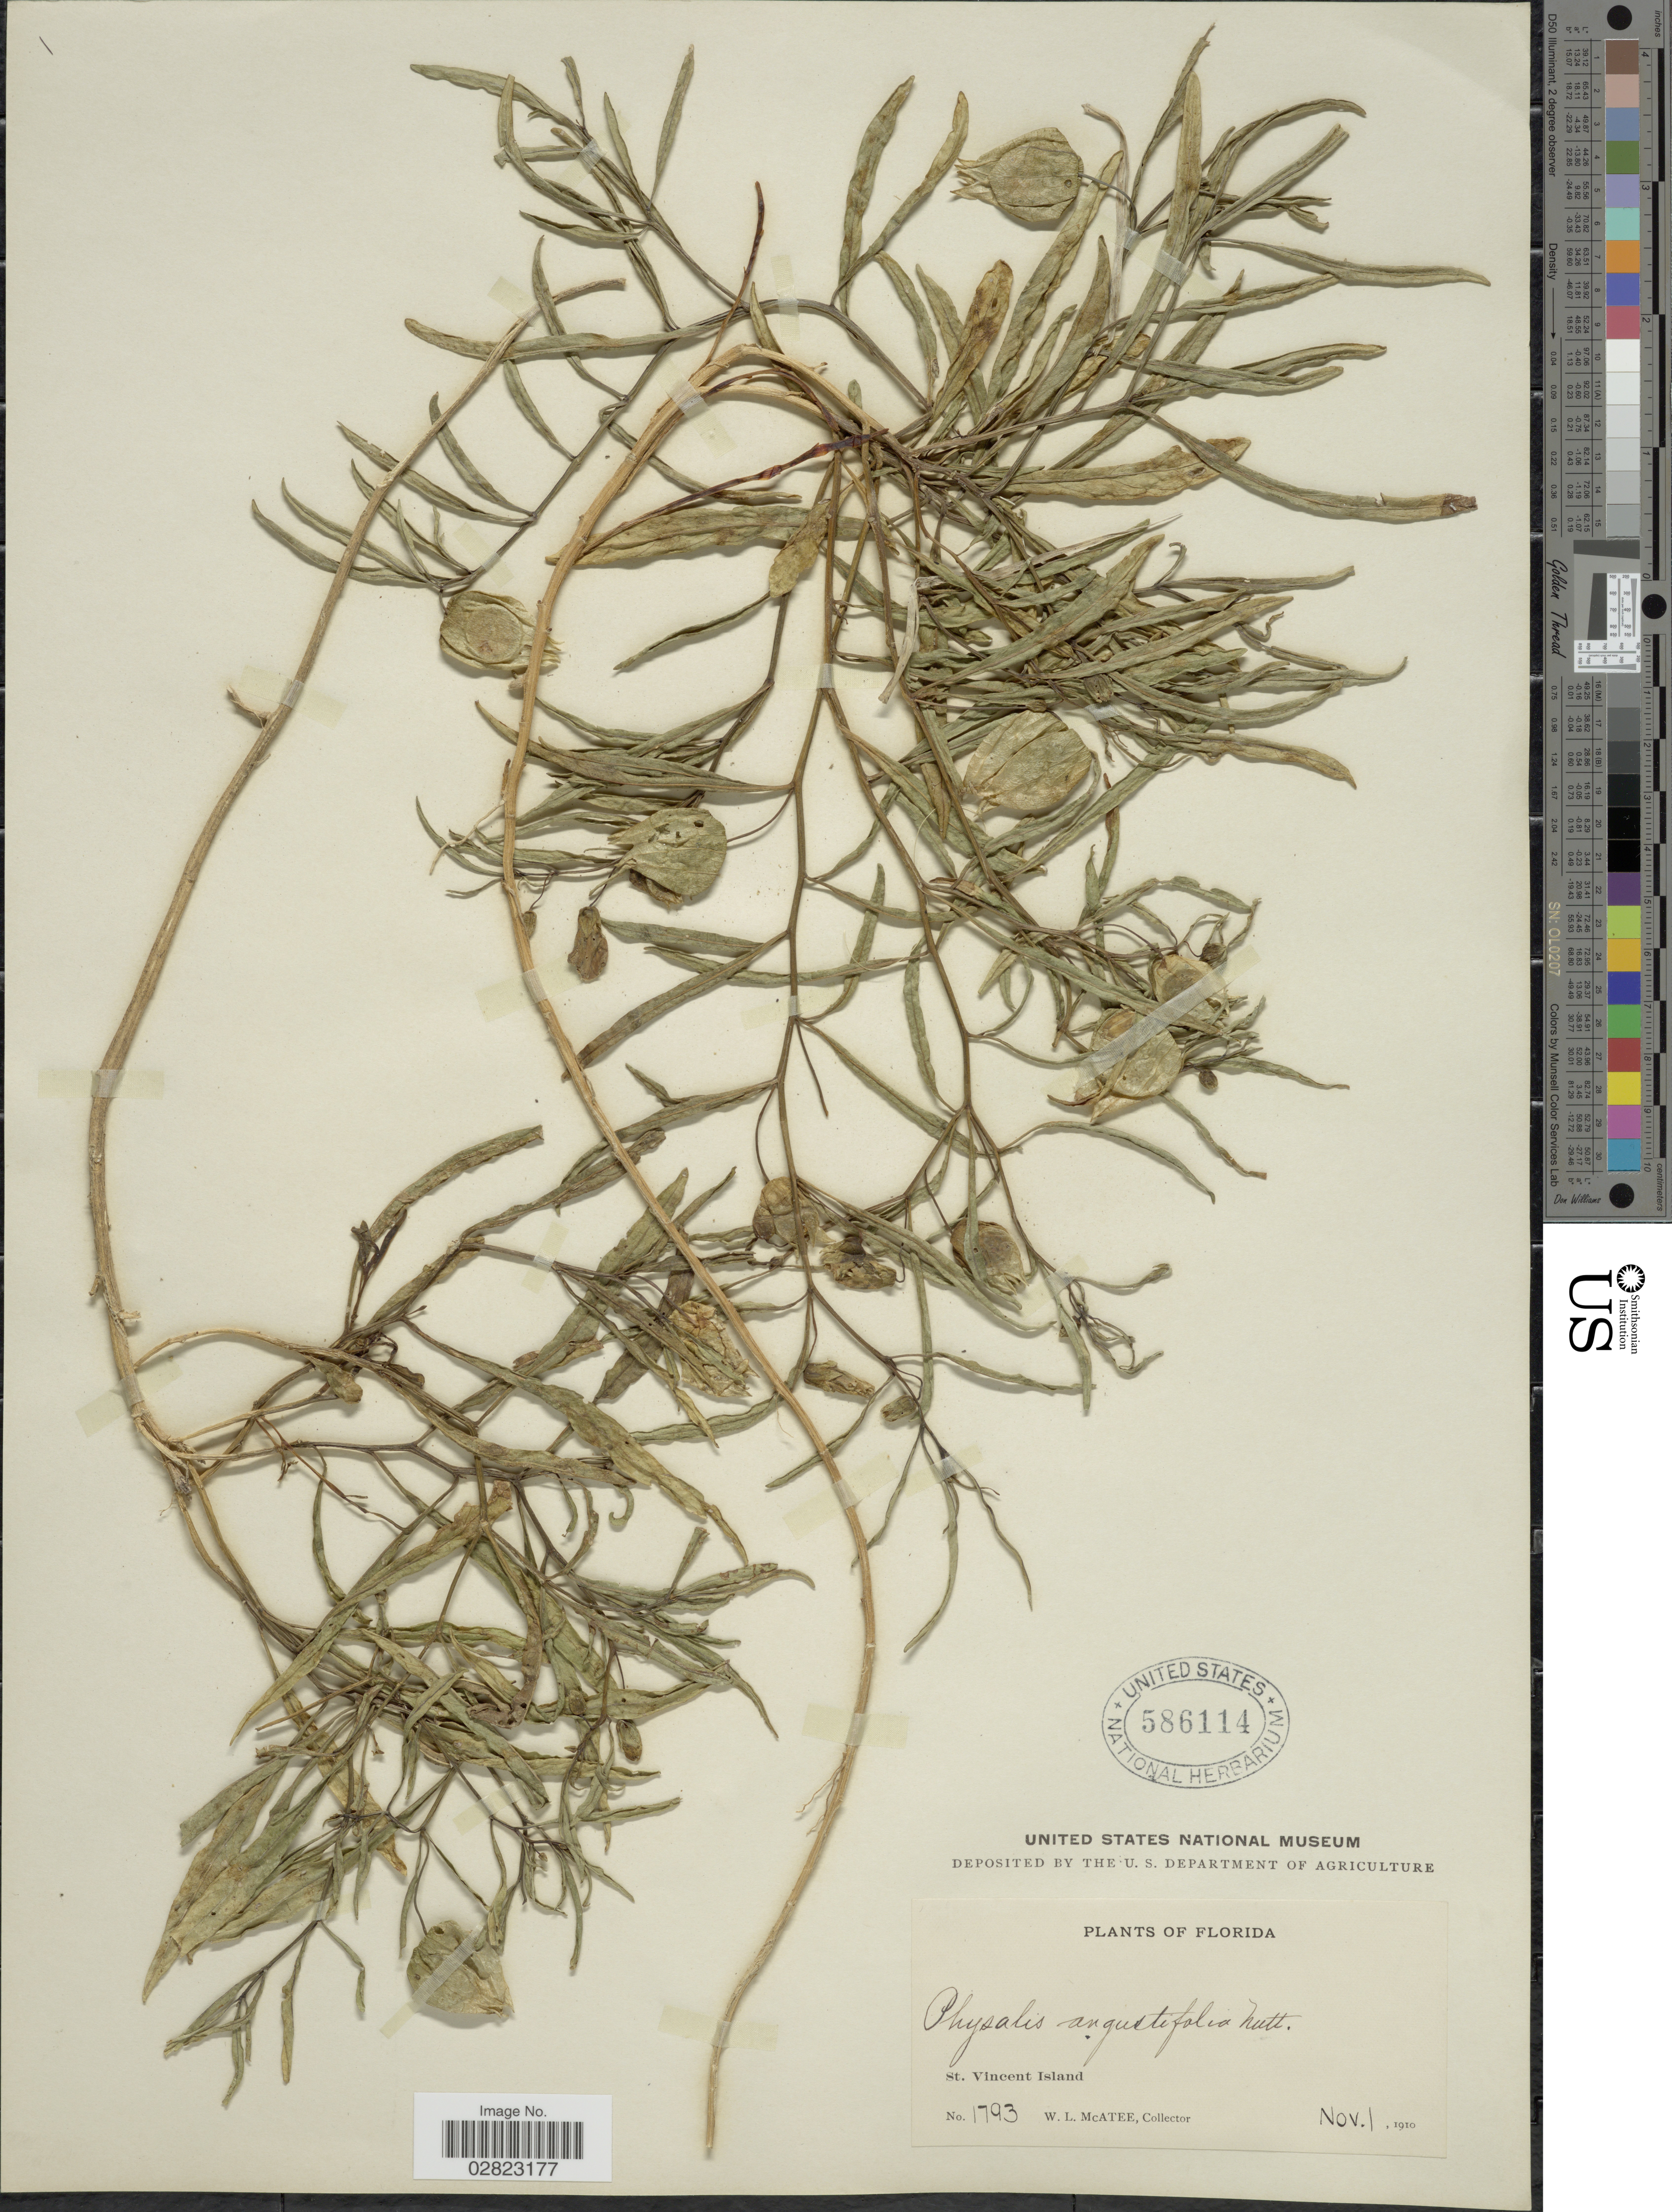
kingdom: Plantae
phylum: Tracheophyta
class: Magnoliopsida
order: Solanales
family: Solanaceae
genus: Physalis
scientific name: Physalis angustifolia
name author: Nutt.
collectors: W. McAtee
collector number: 1793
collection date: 1910-11-01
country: United States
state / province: Florida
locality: St. Vincent Island.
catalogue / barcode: US 586114